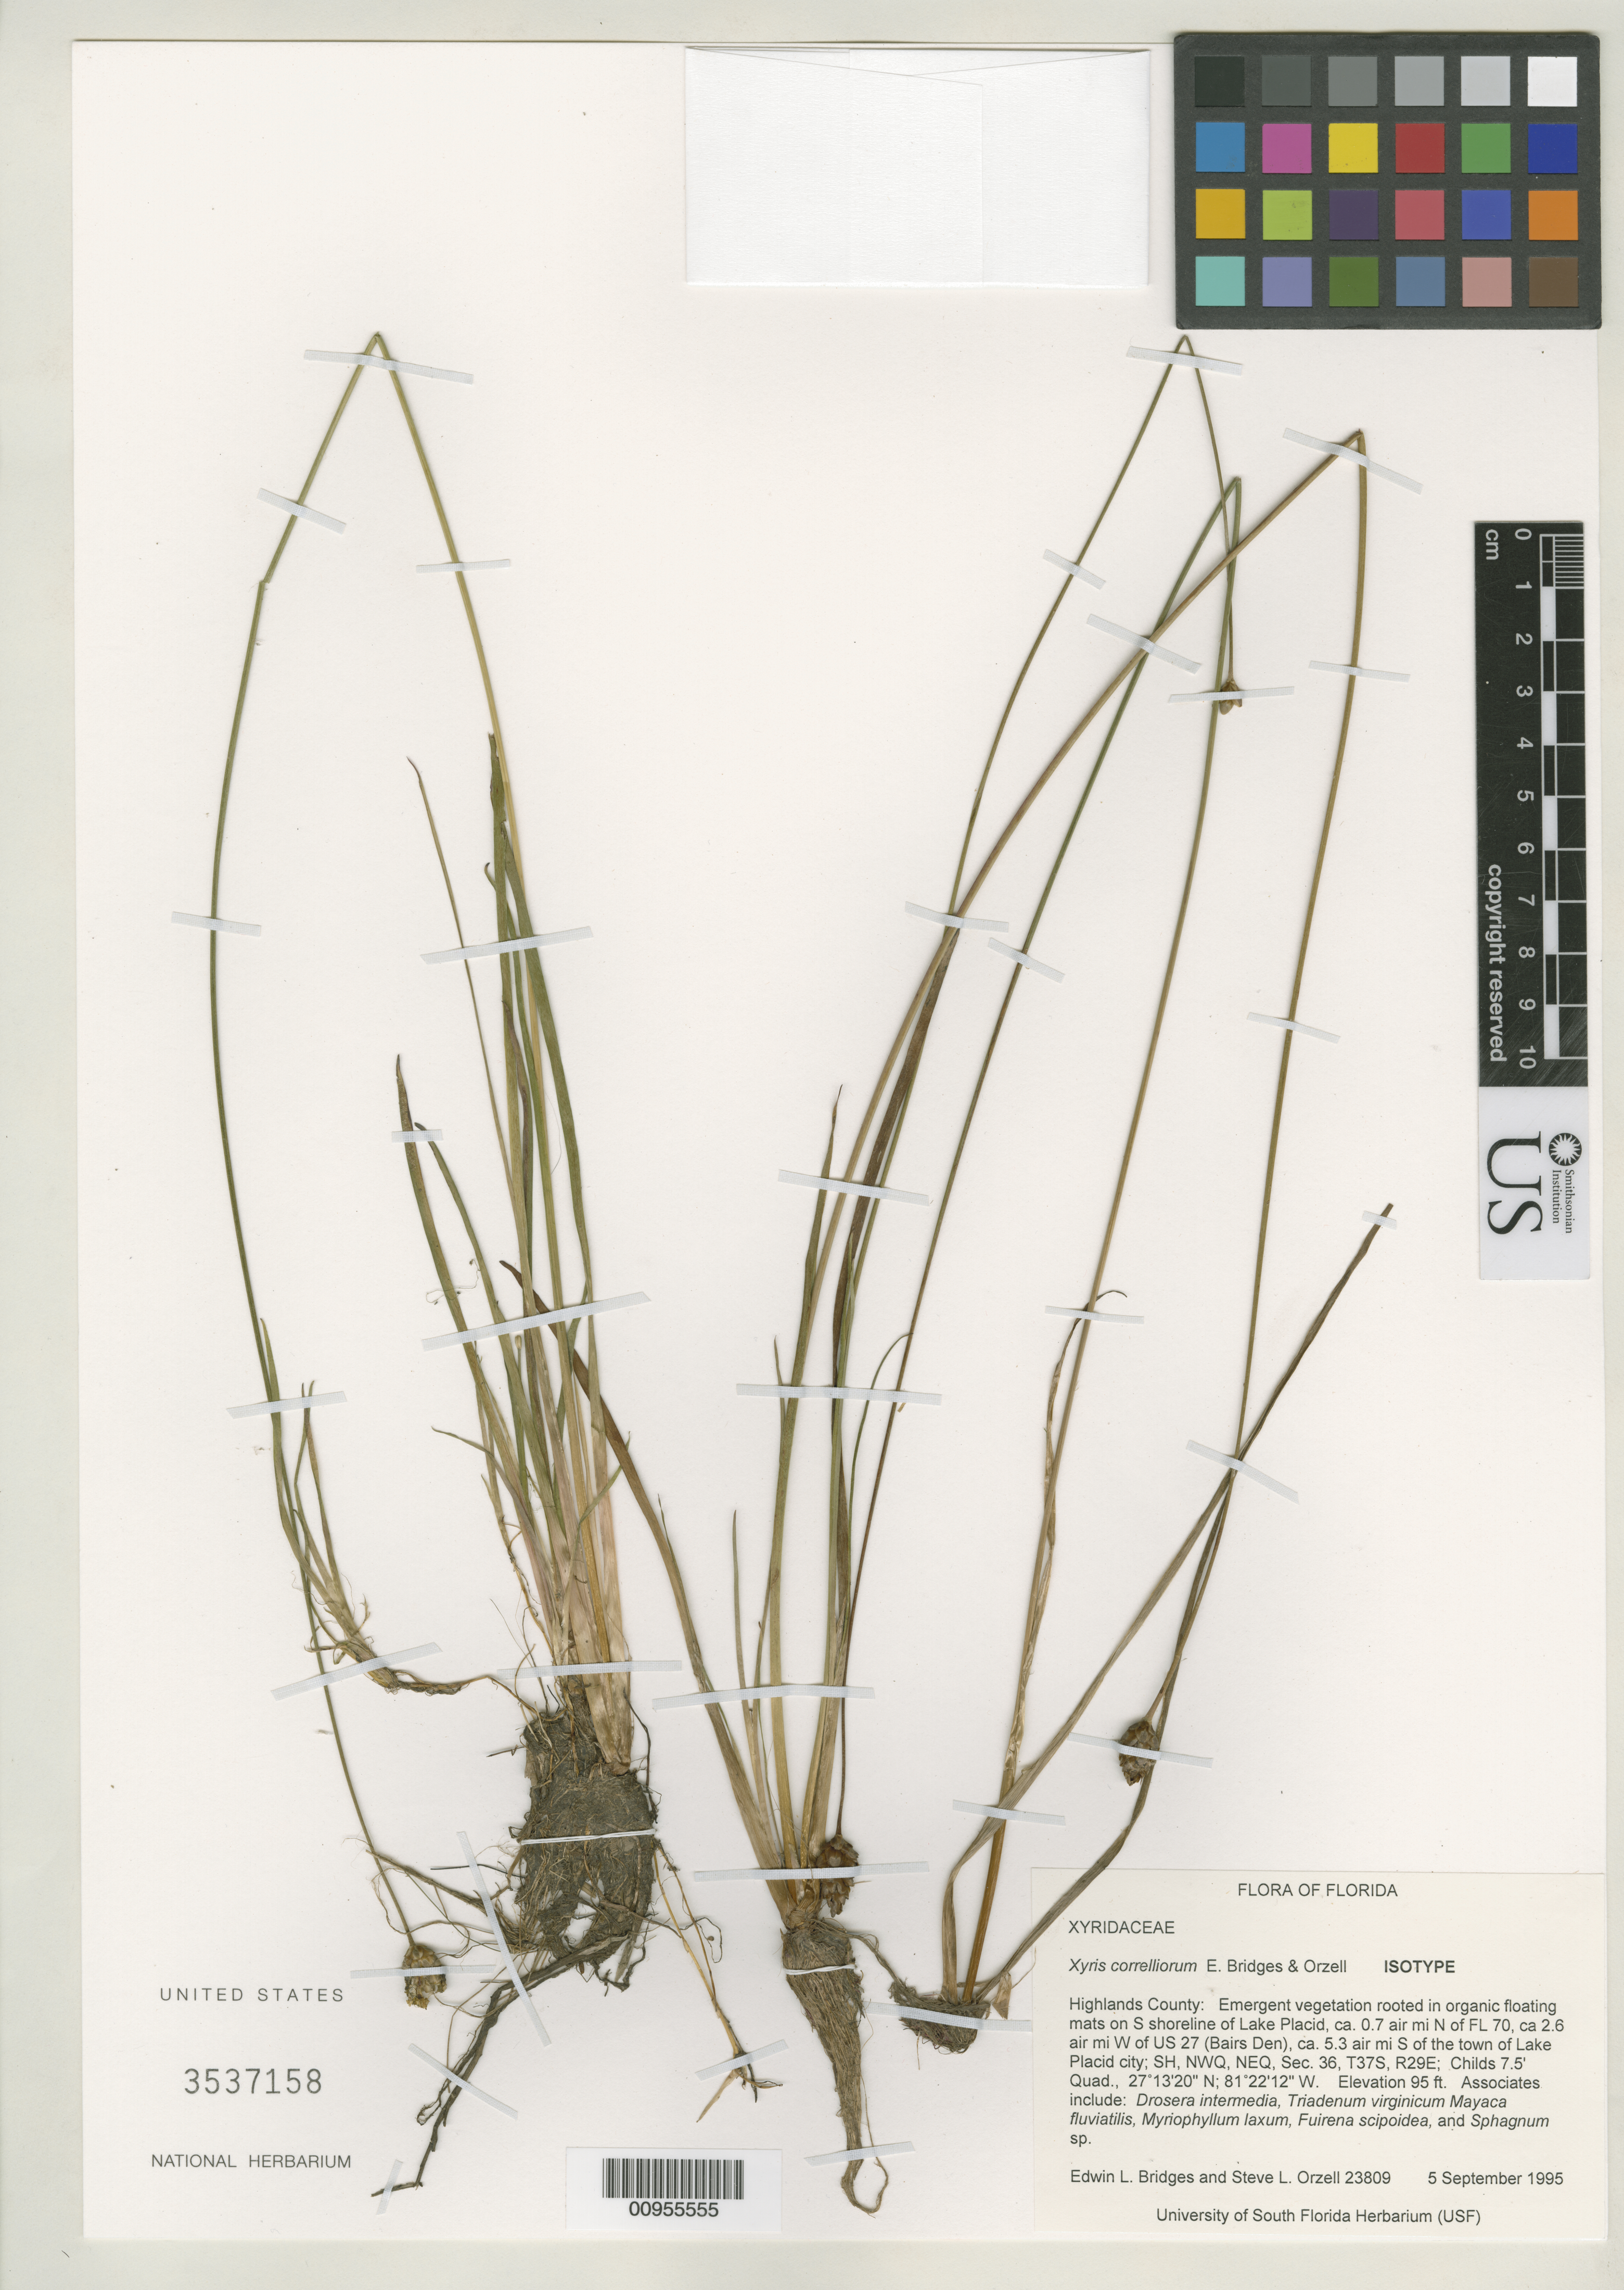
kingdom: Plantae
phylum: Tracheophyta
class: Liliopsida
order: Poales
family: Xyridaceae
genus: Xyris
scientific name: Xyris correlliorum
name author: E.L. Bridges & Orzell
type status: Isotype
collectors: E. Bridges & S. Orzell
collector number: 23809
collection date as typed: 05 Sep 1995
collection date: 1995-09-05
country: United States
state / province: Florida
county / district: Highlands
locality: Highlands County: on S shoreline of Lake Placid, ca. 0.7 air mi N of FL 70, ca 2.6 air mi W of US 27 (Bairs Den), ca. 5.3 air mi S of the town of Lake Placid city.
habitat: Emergent vegetation rooted in organic floating mats.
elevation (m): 29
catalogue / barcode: US 3537158